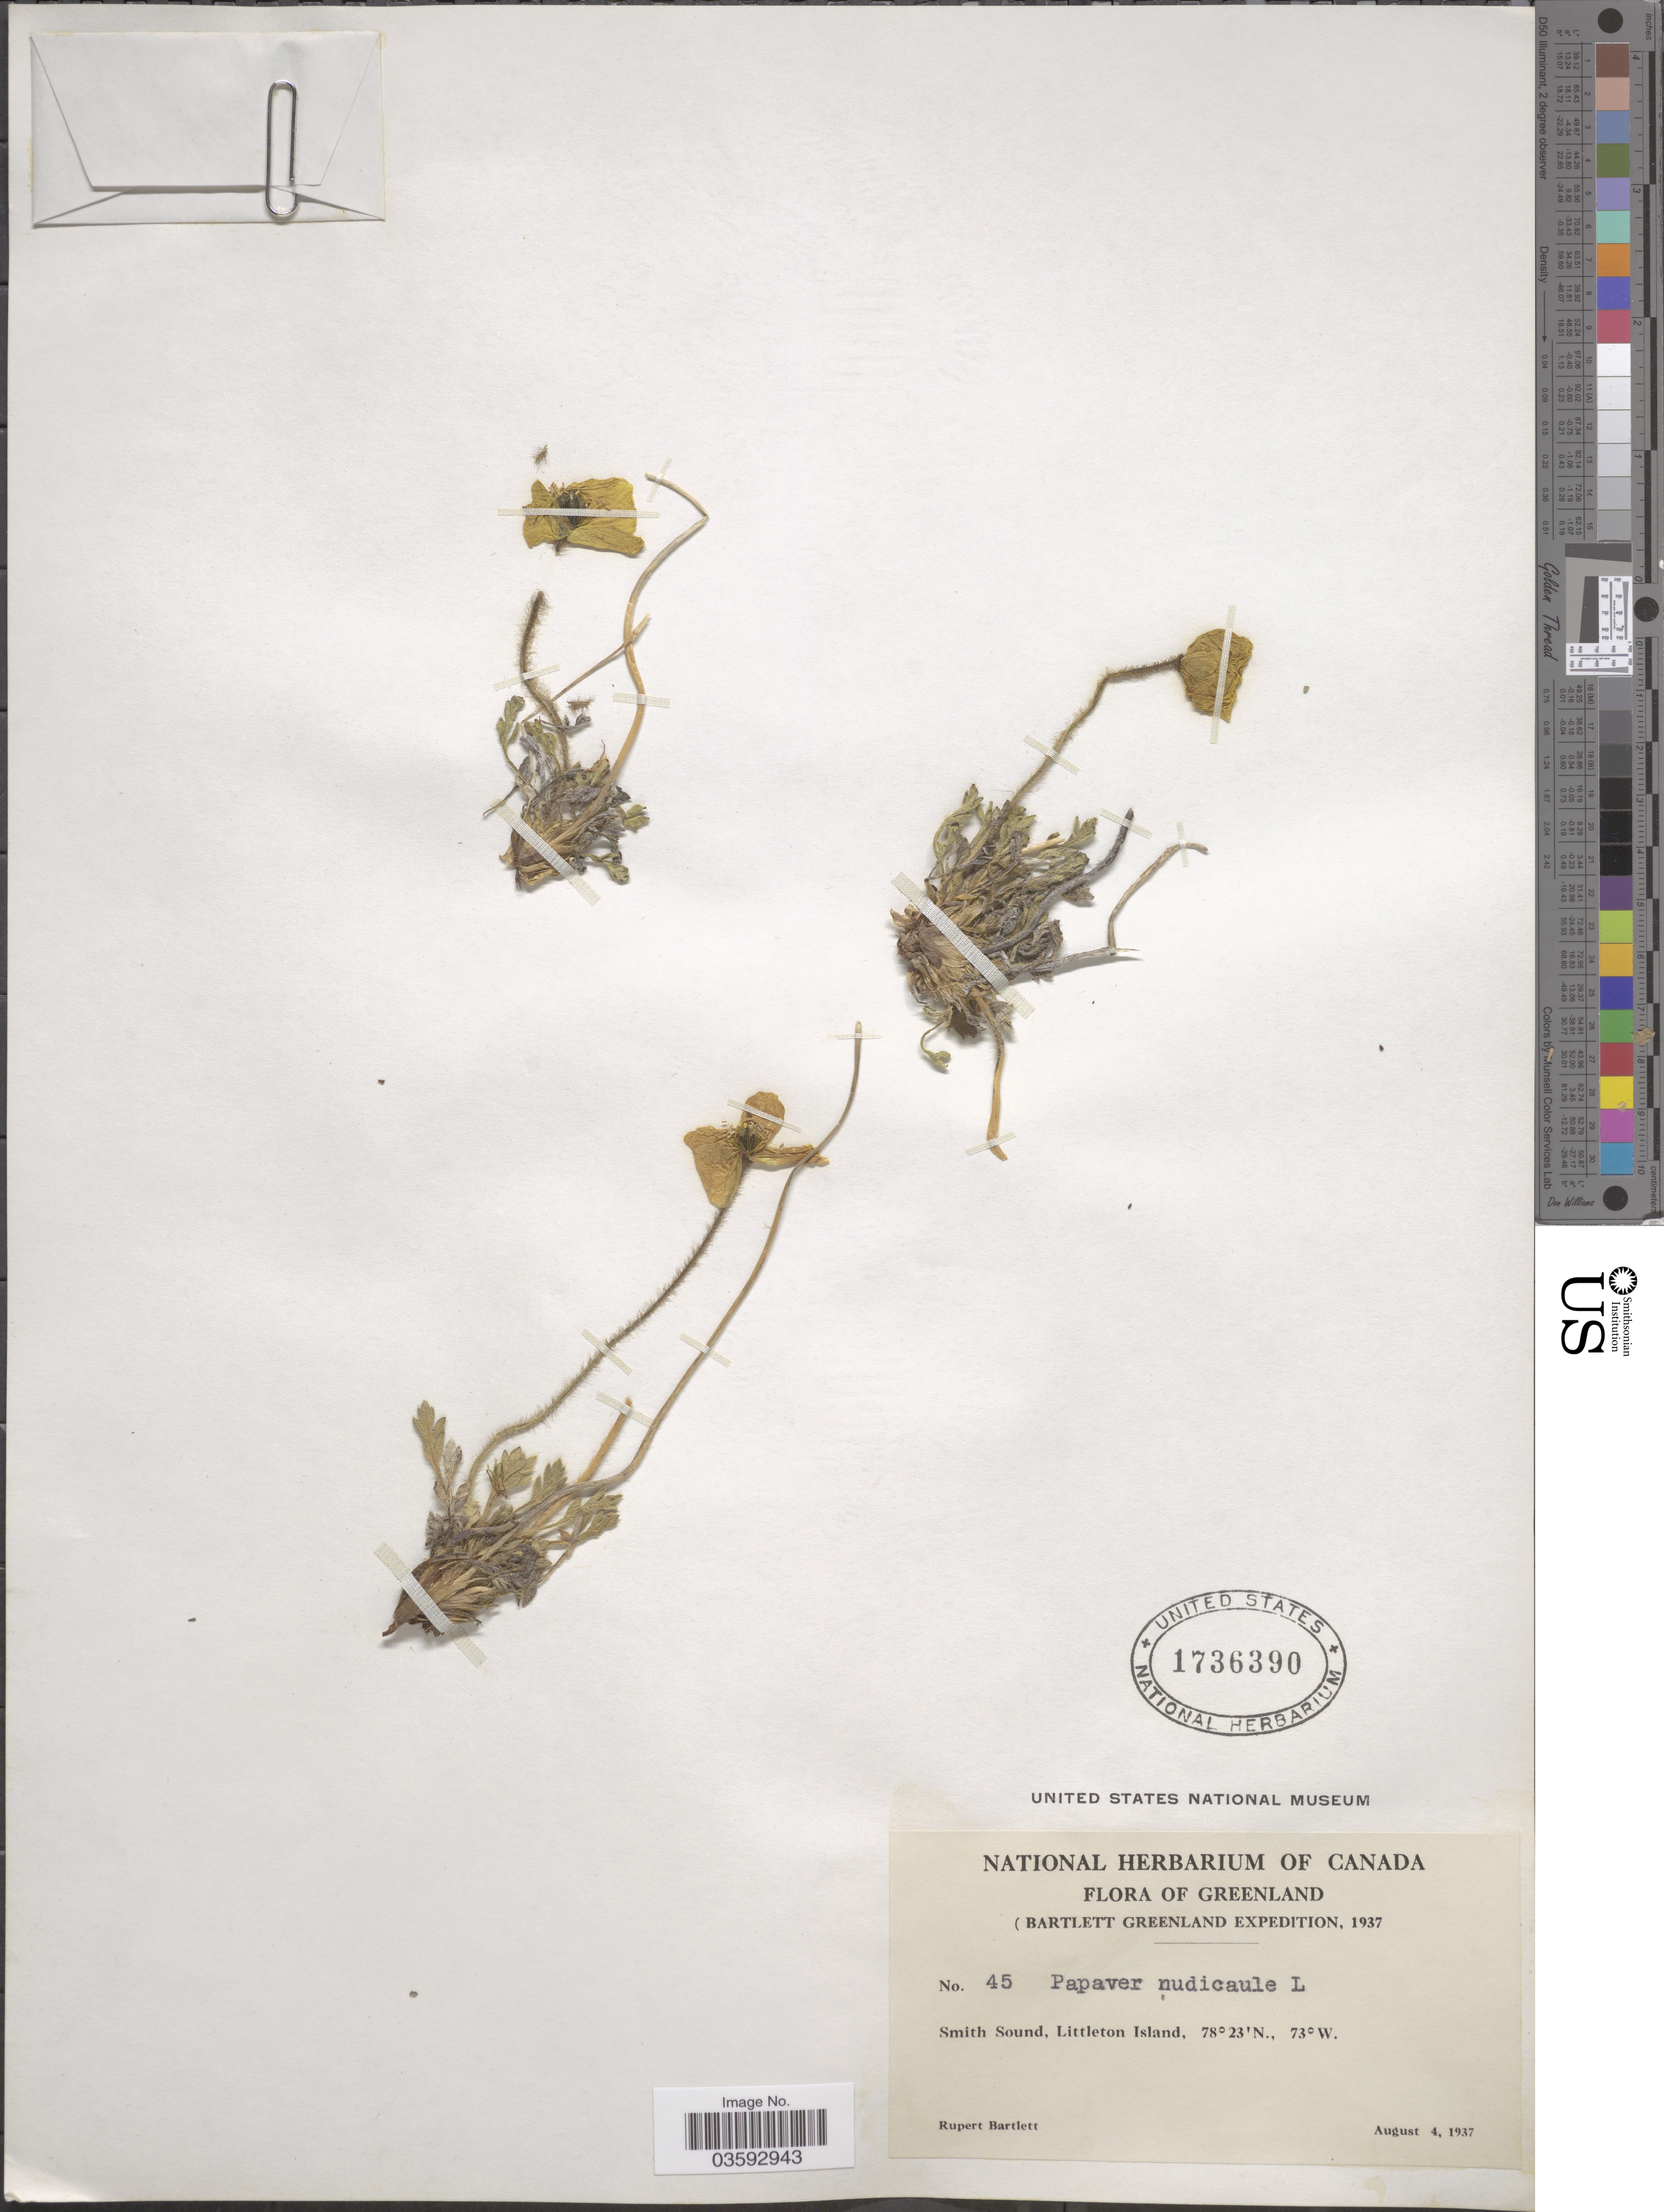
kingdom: Plantae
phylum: Tracheophyta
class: Magnoliopsida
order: Ranunculales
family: Papaveraceae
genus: Papaver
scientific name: Papaver nudicaule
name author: L.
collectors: R. Bartlett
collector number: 45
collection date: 1937-08-04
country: Greenland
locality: Smith Sound, Littleton Island.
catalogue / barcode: US 1736390